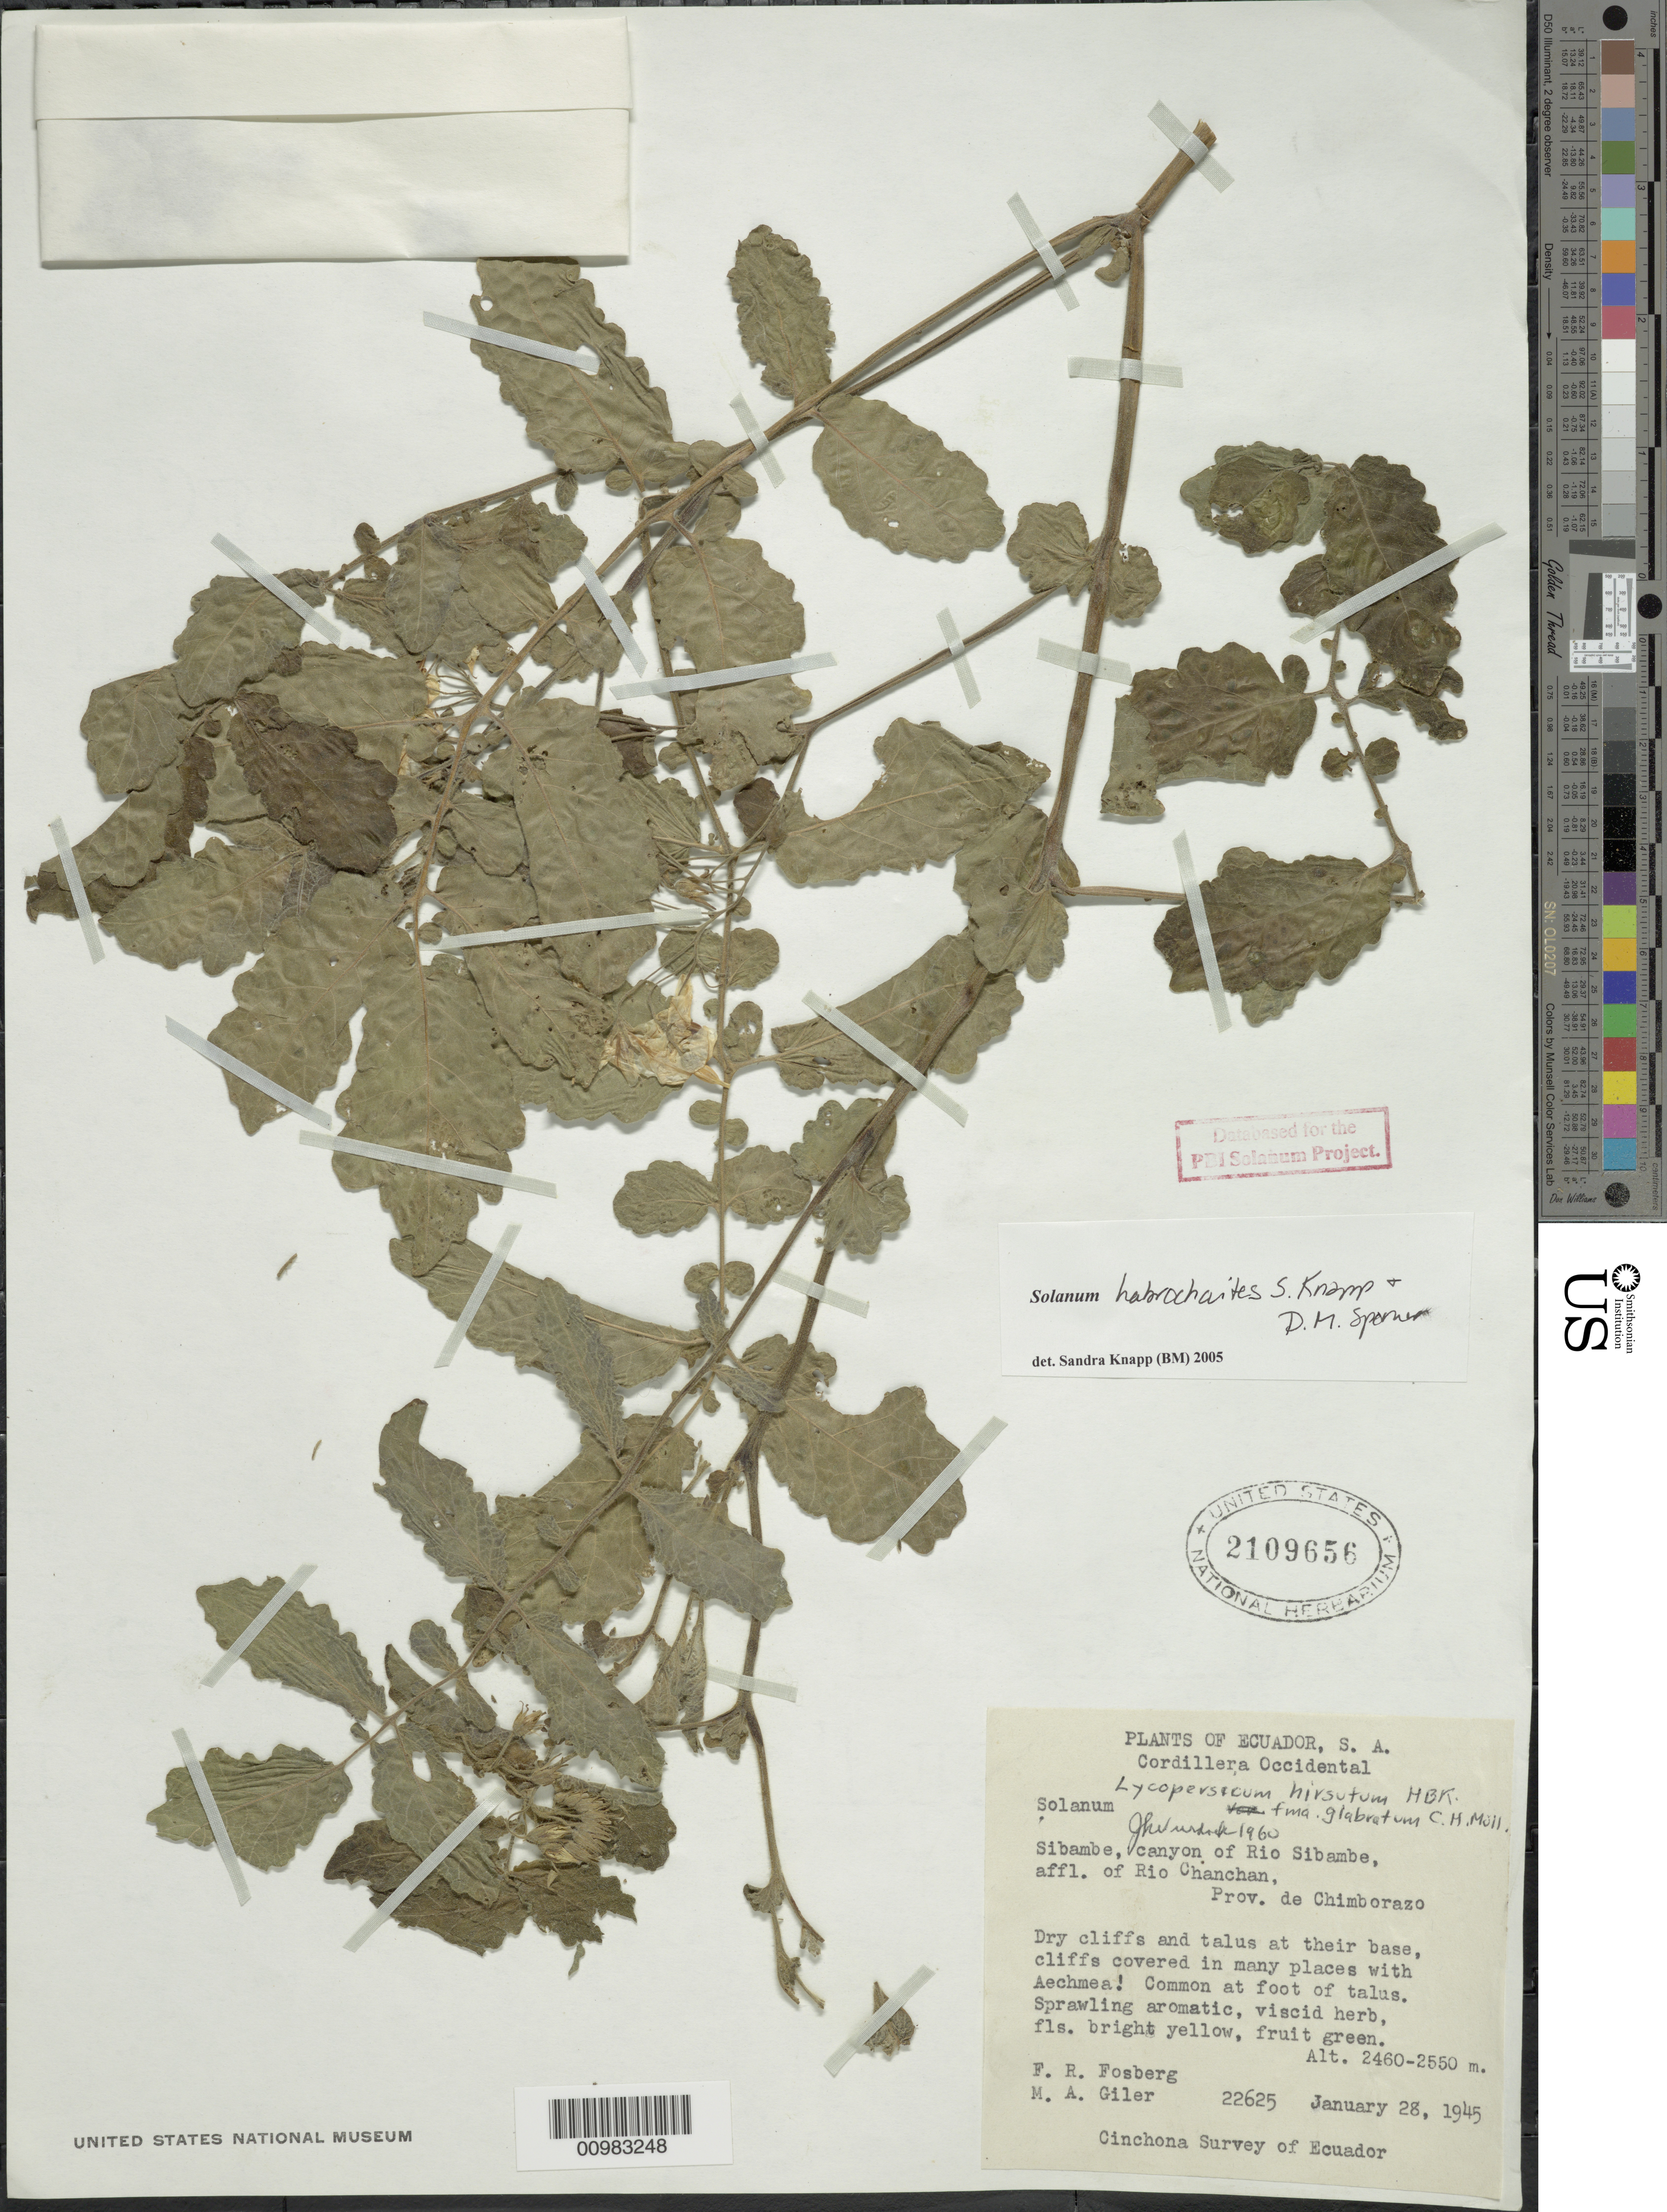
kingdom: Plantae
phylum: Tracheophyta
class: Magnoliopsida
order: Solanales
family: Solanaceae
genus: Solanum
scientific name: Solanum habrochaites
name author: S. Knapp & D.M. Spooner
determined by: Knapp, S. D.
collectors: F. R. Fosberg & M. Giler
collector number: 22625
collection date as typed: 28 Jan 1945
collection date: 1945-01-28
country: Ecuador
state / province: Chimborazo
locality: canyon of Río Sibambe, affluent of Río Chanchan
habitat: dry cliffs and talus at their base, cliffs covered in many places with Aechmea! common at foot of talus;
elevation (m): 2460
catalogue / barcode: US 2109656